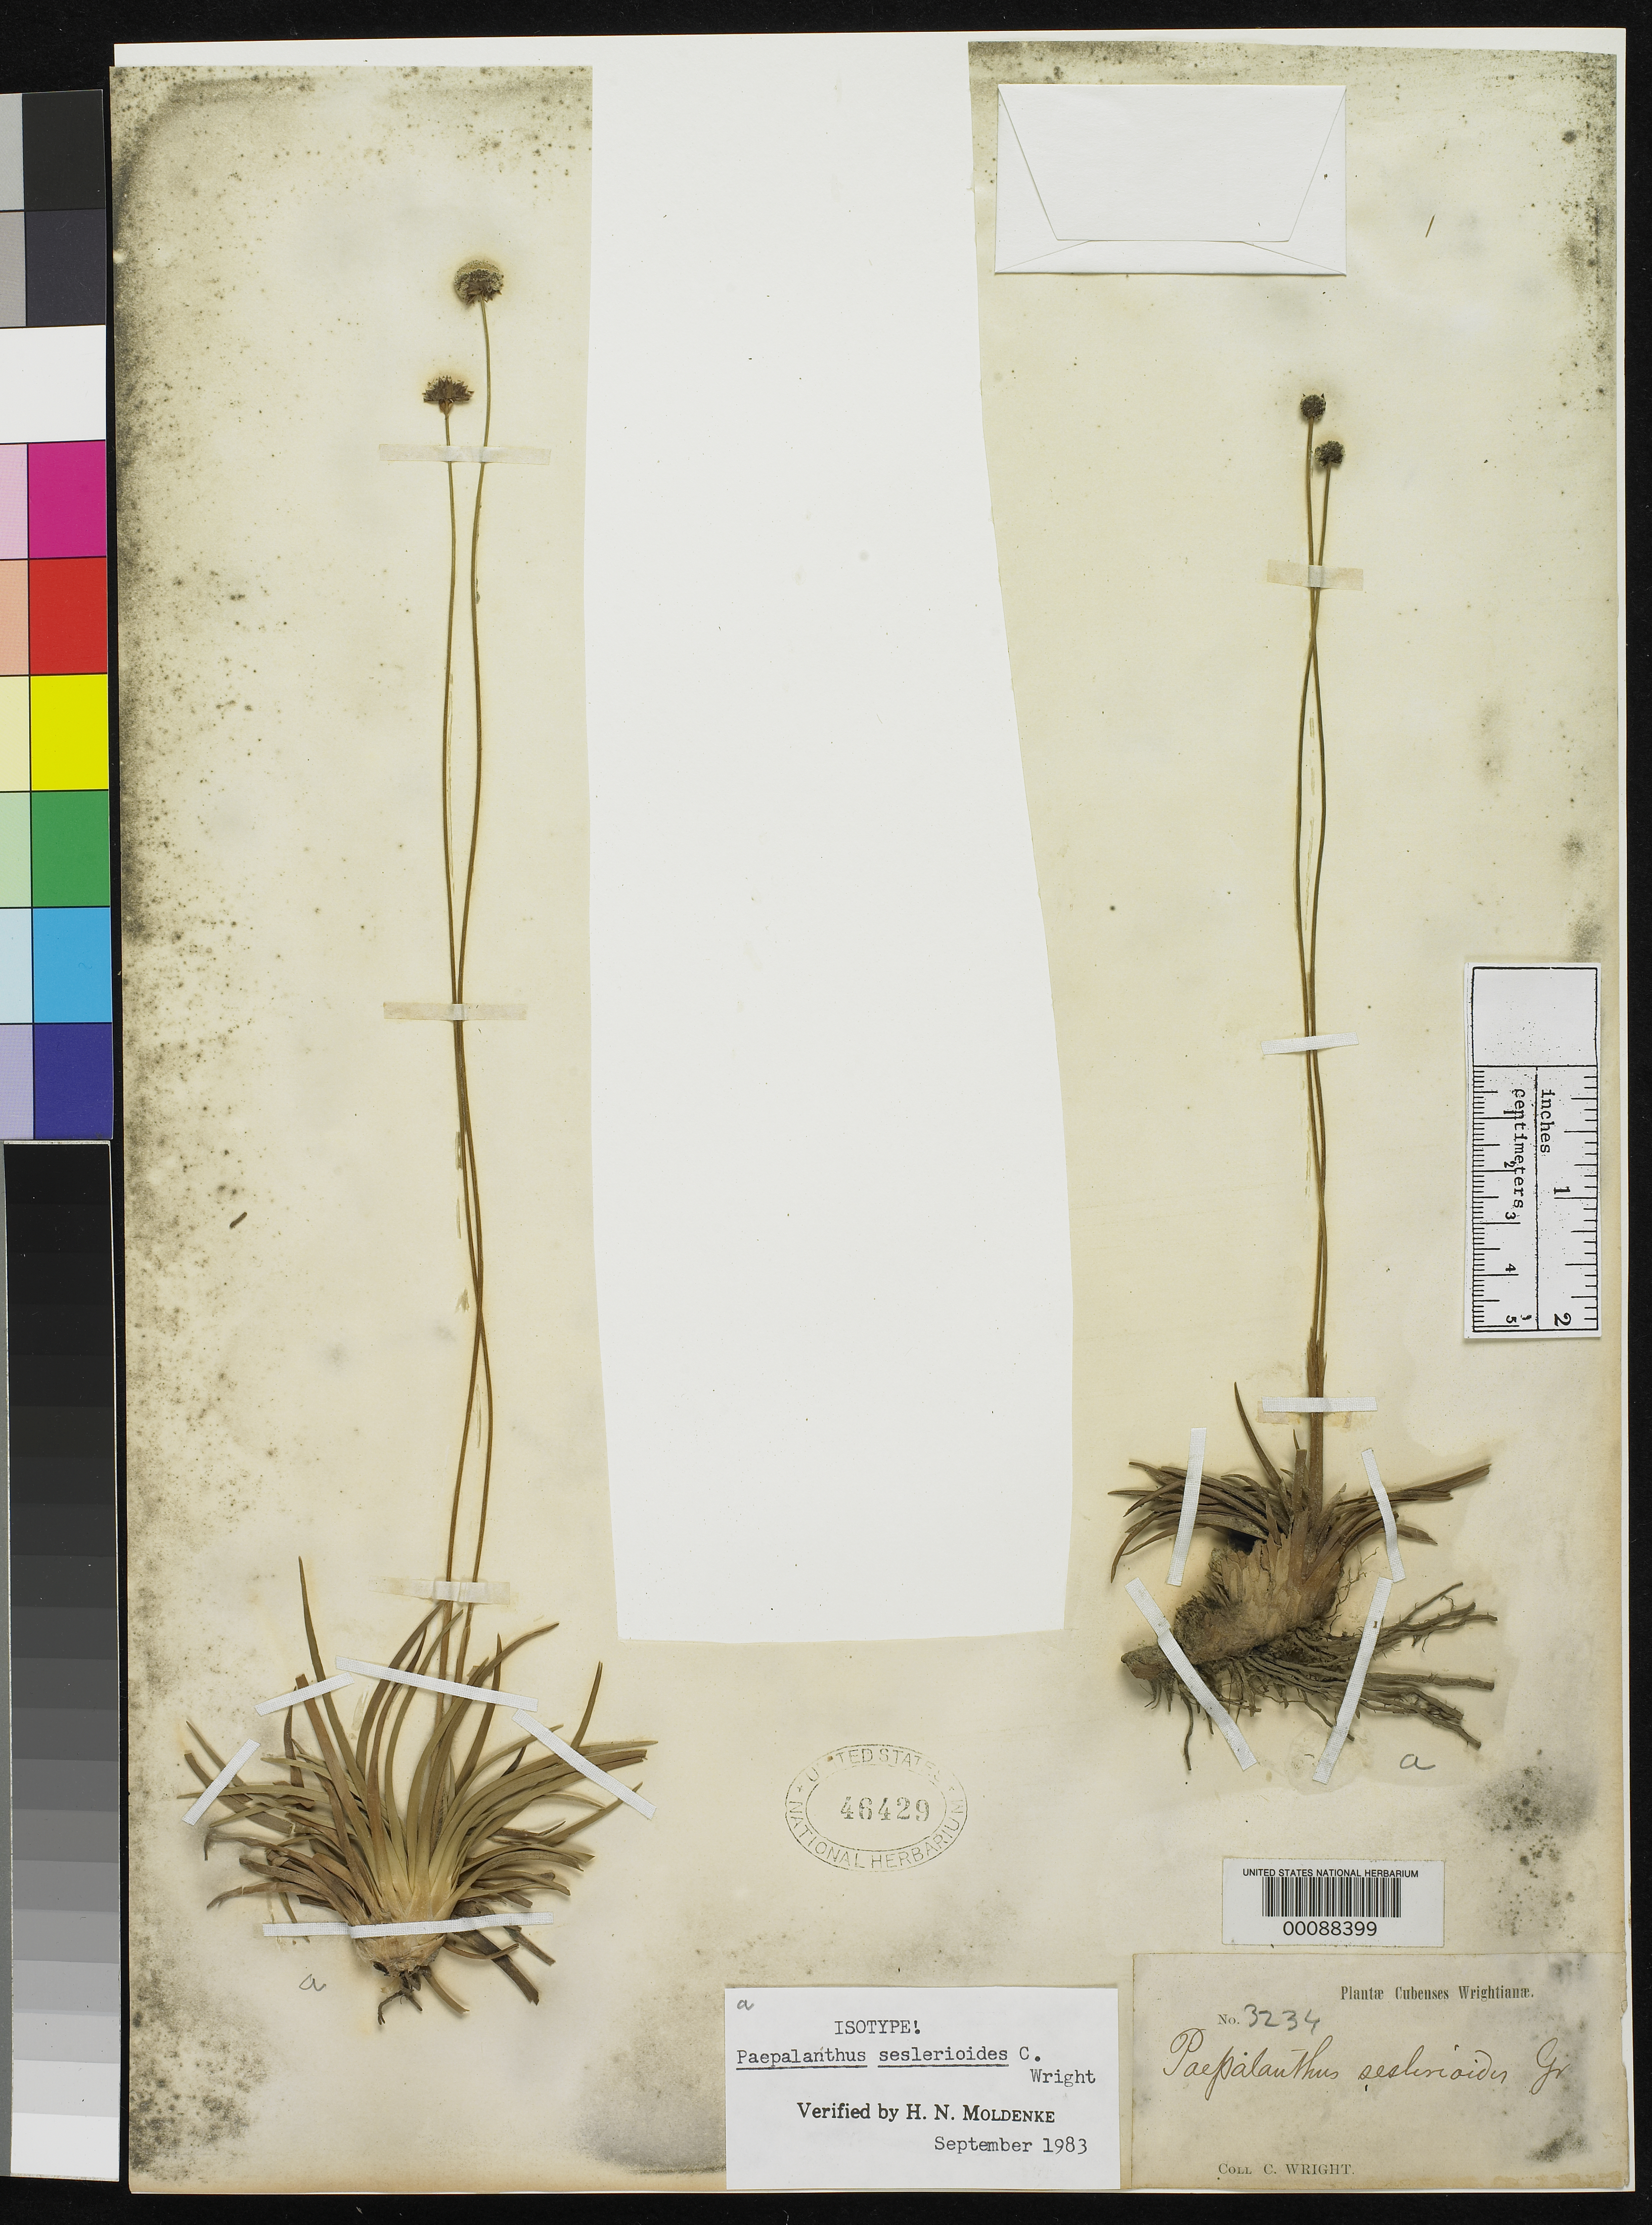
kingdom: Plantae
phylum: Tracheophyta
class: Liliopsida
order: Poales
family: Eriocaulaceae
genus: Paepalanthus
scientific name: Paepalanthus seslerioides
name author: Griseb.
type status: Isotype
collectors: C. Wright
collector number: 3234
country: Cuba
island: Greater Antilles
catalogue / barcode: US 46429